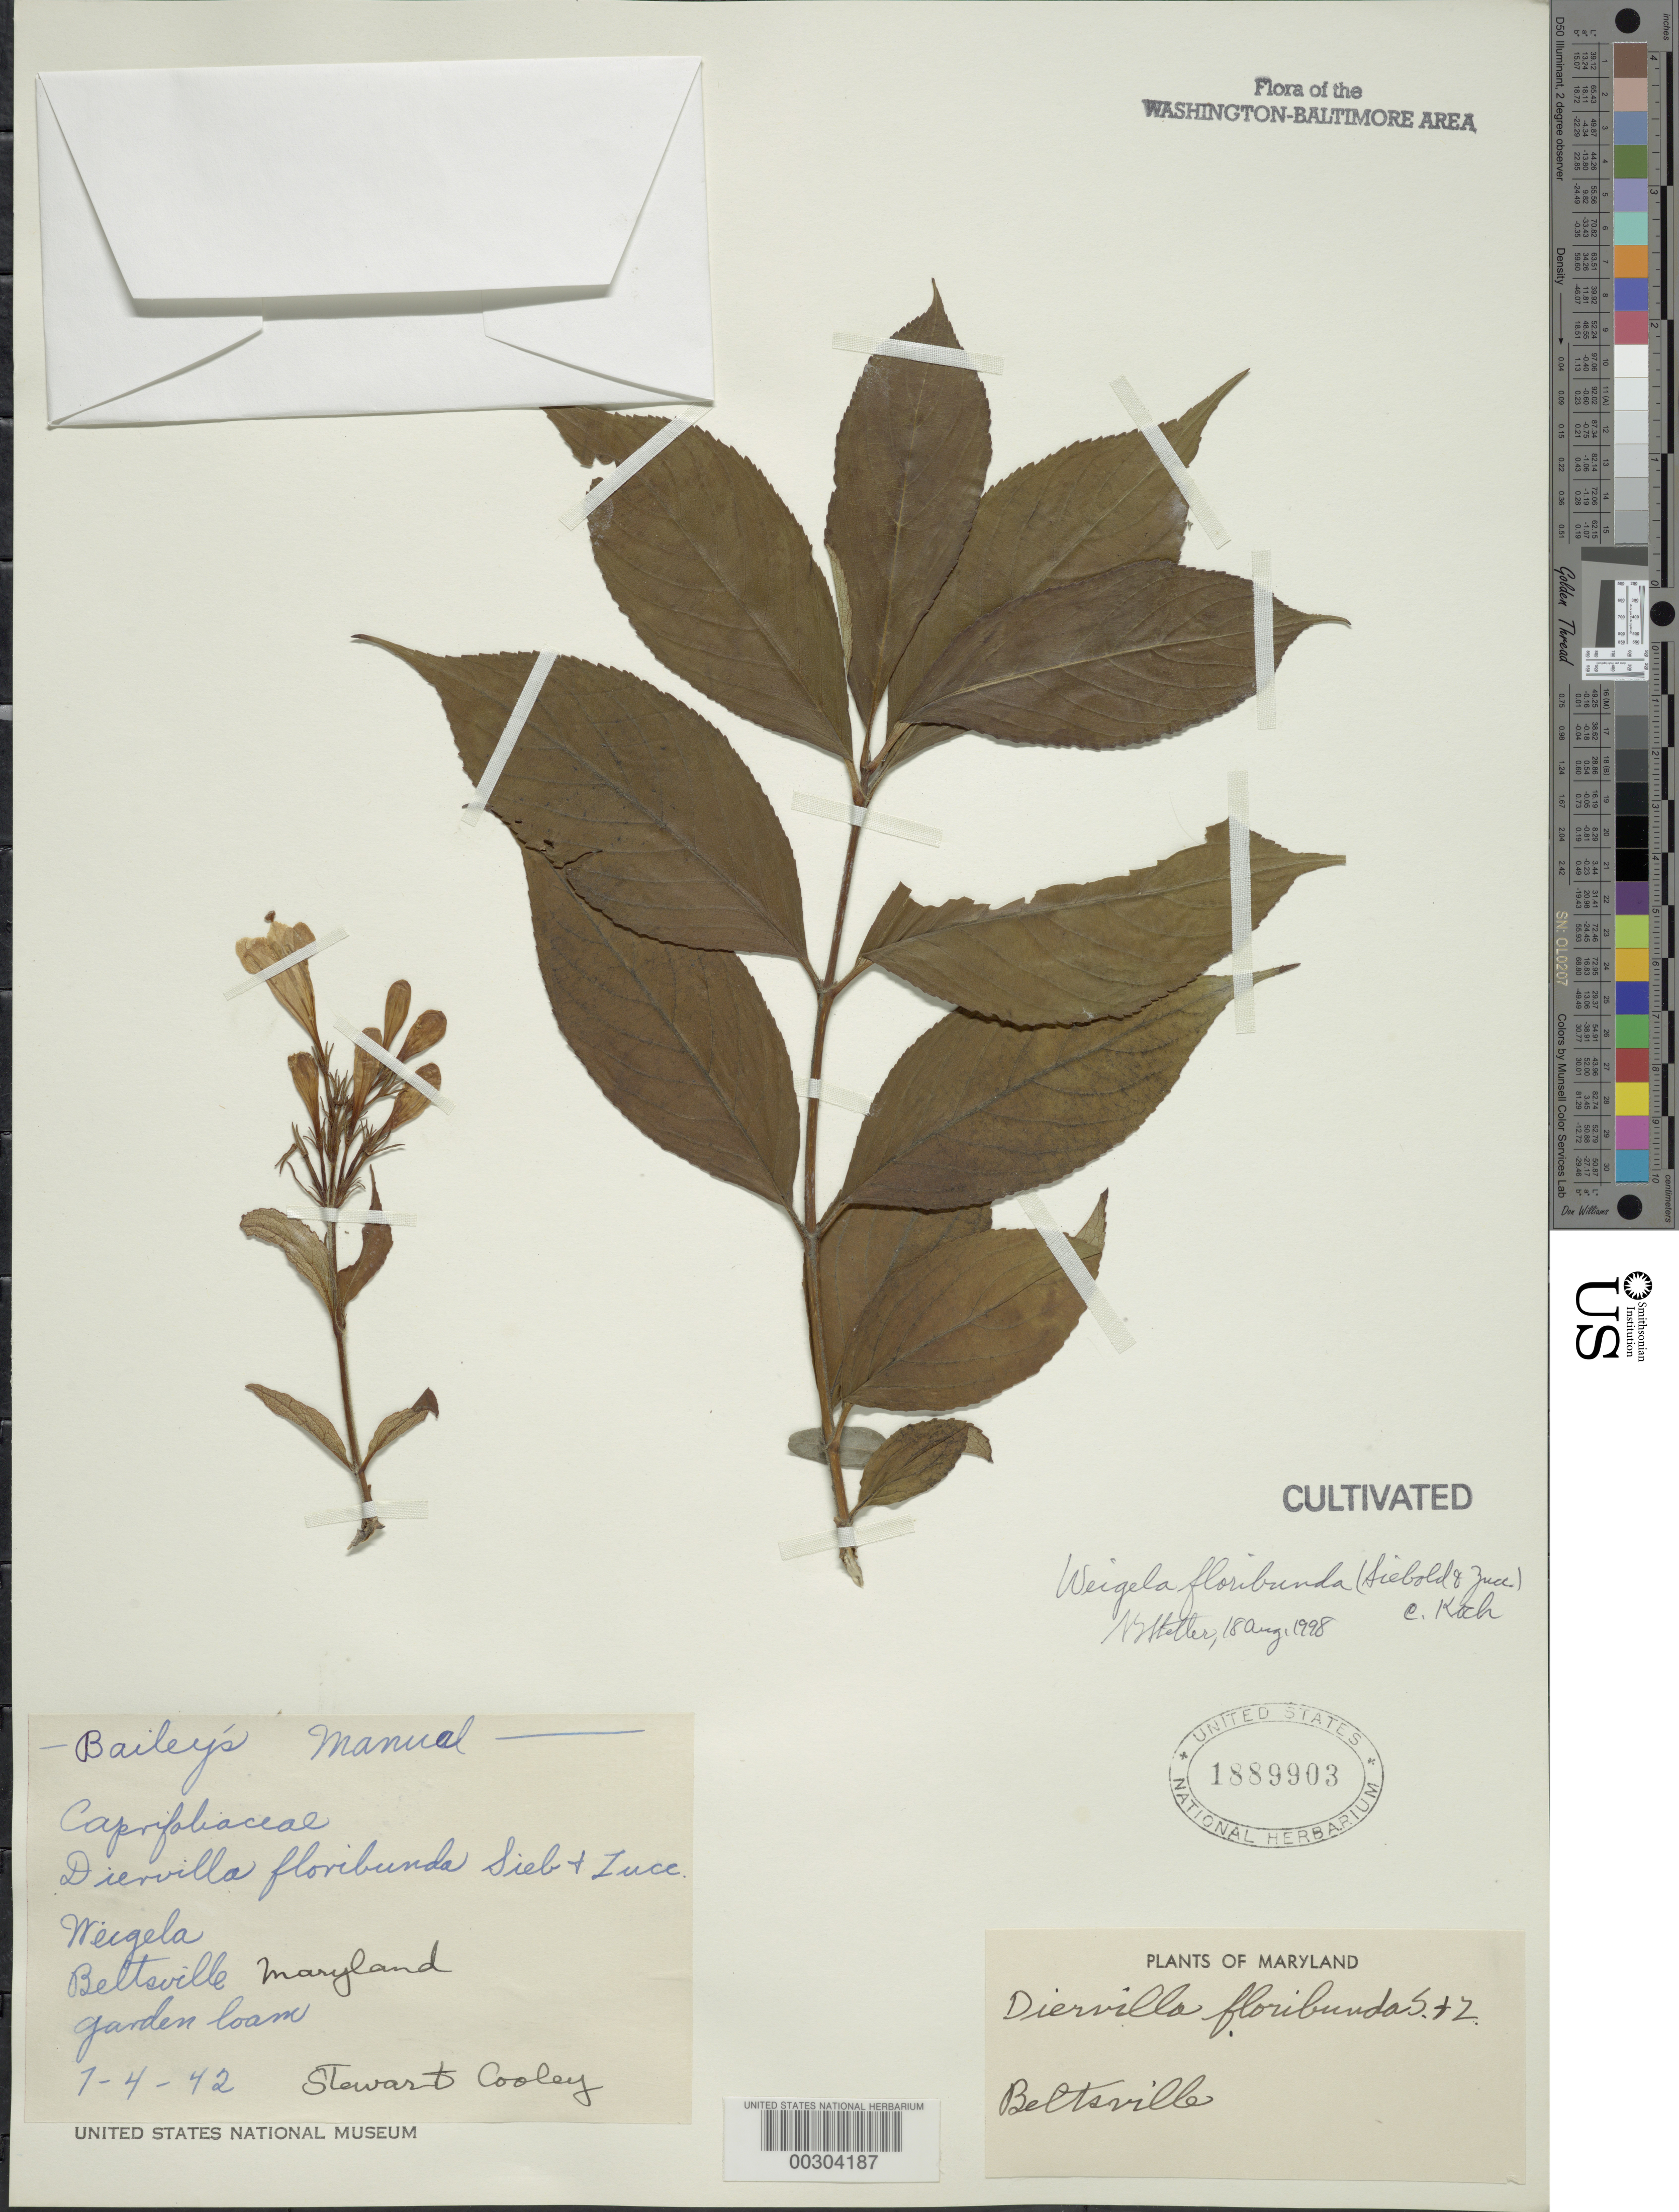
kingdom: Plantae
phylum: Tracheophyta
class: Magnoliopsida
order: Dipsacales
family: Caprifoliaceae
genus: Weigela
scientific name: Weigela floribunda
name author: (Siebold & Zucc.) K. Koch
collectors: S. Cooley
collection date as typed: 04 Jul 1942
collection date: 1942-07-04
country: United States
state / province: Maryland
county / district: Prince George's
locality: Beltsville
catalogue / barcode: US 1889903